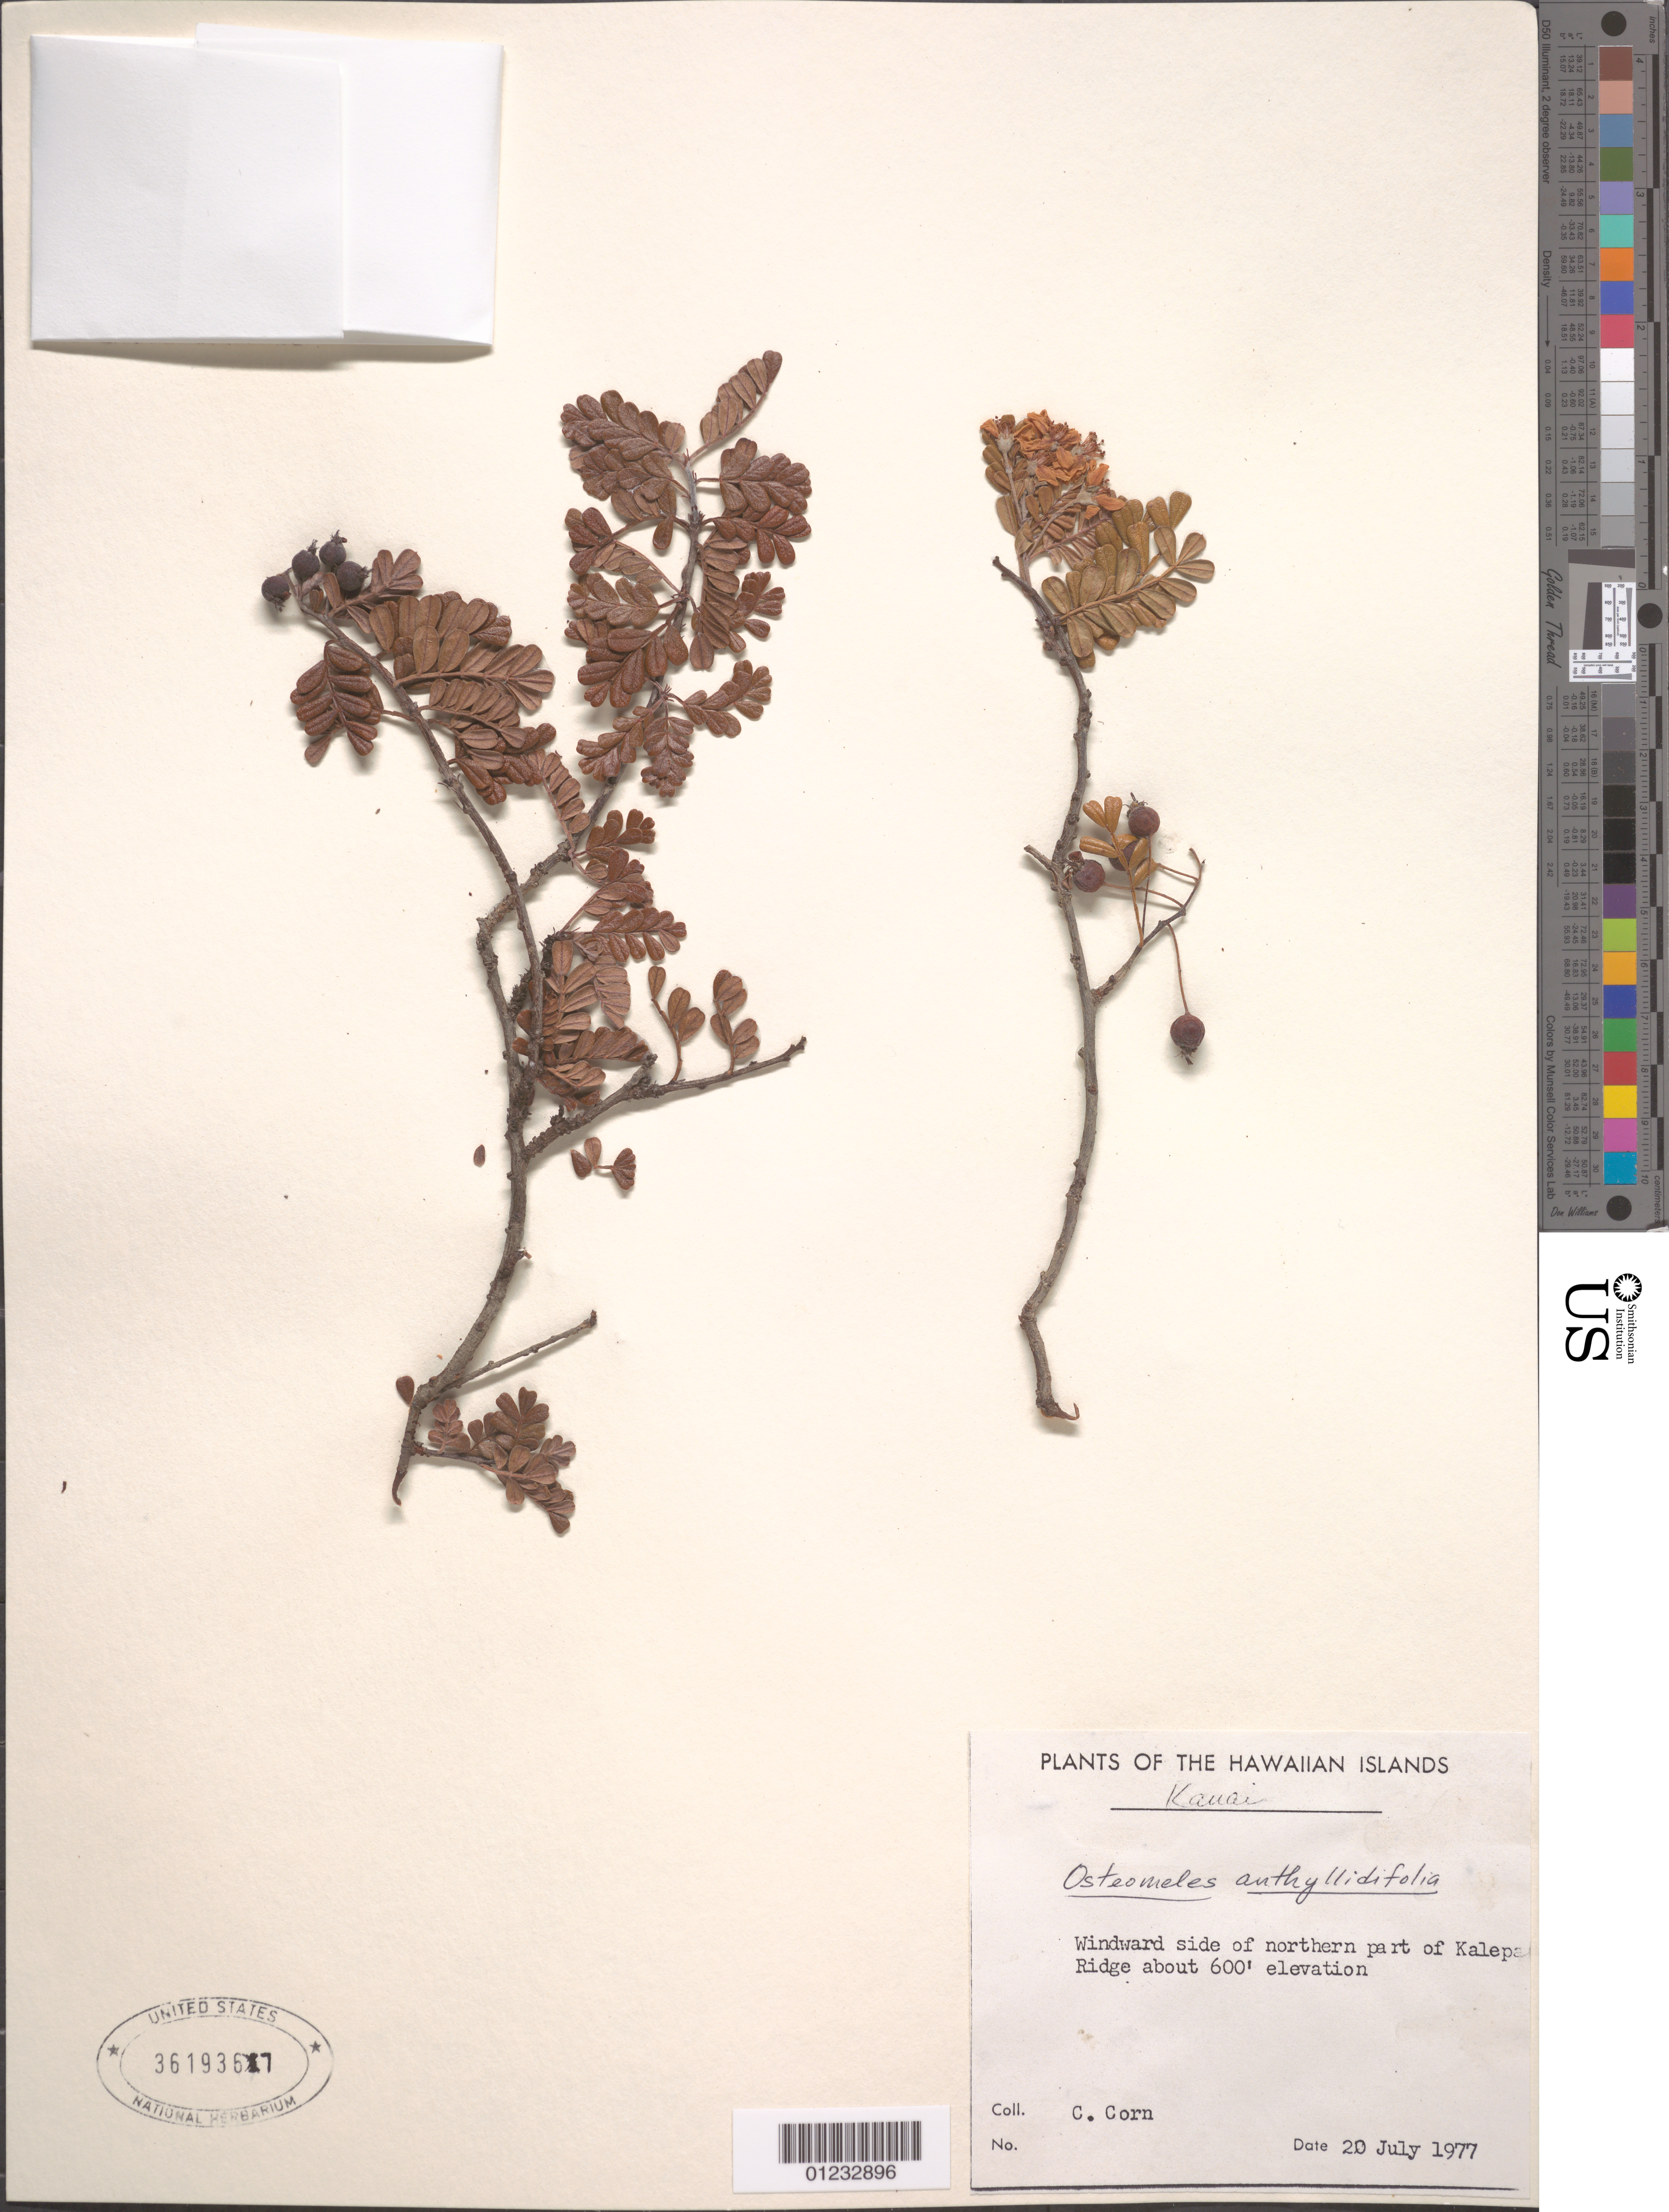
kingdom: Plantae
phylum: Tracheophyta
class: Magnoliopsida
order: Rosales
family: Rosaceae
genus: Osteomeles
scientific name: Osteomeles anthyllidifolia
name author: (Small) Lindl.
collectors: C. Corn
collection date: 1977-07-20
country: United States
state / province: Hawaii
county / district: Kaui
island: Kaua'i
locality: Windward side of northern part of Kalepa Ridge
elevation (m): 183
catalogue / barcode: US 3619367